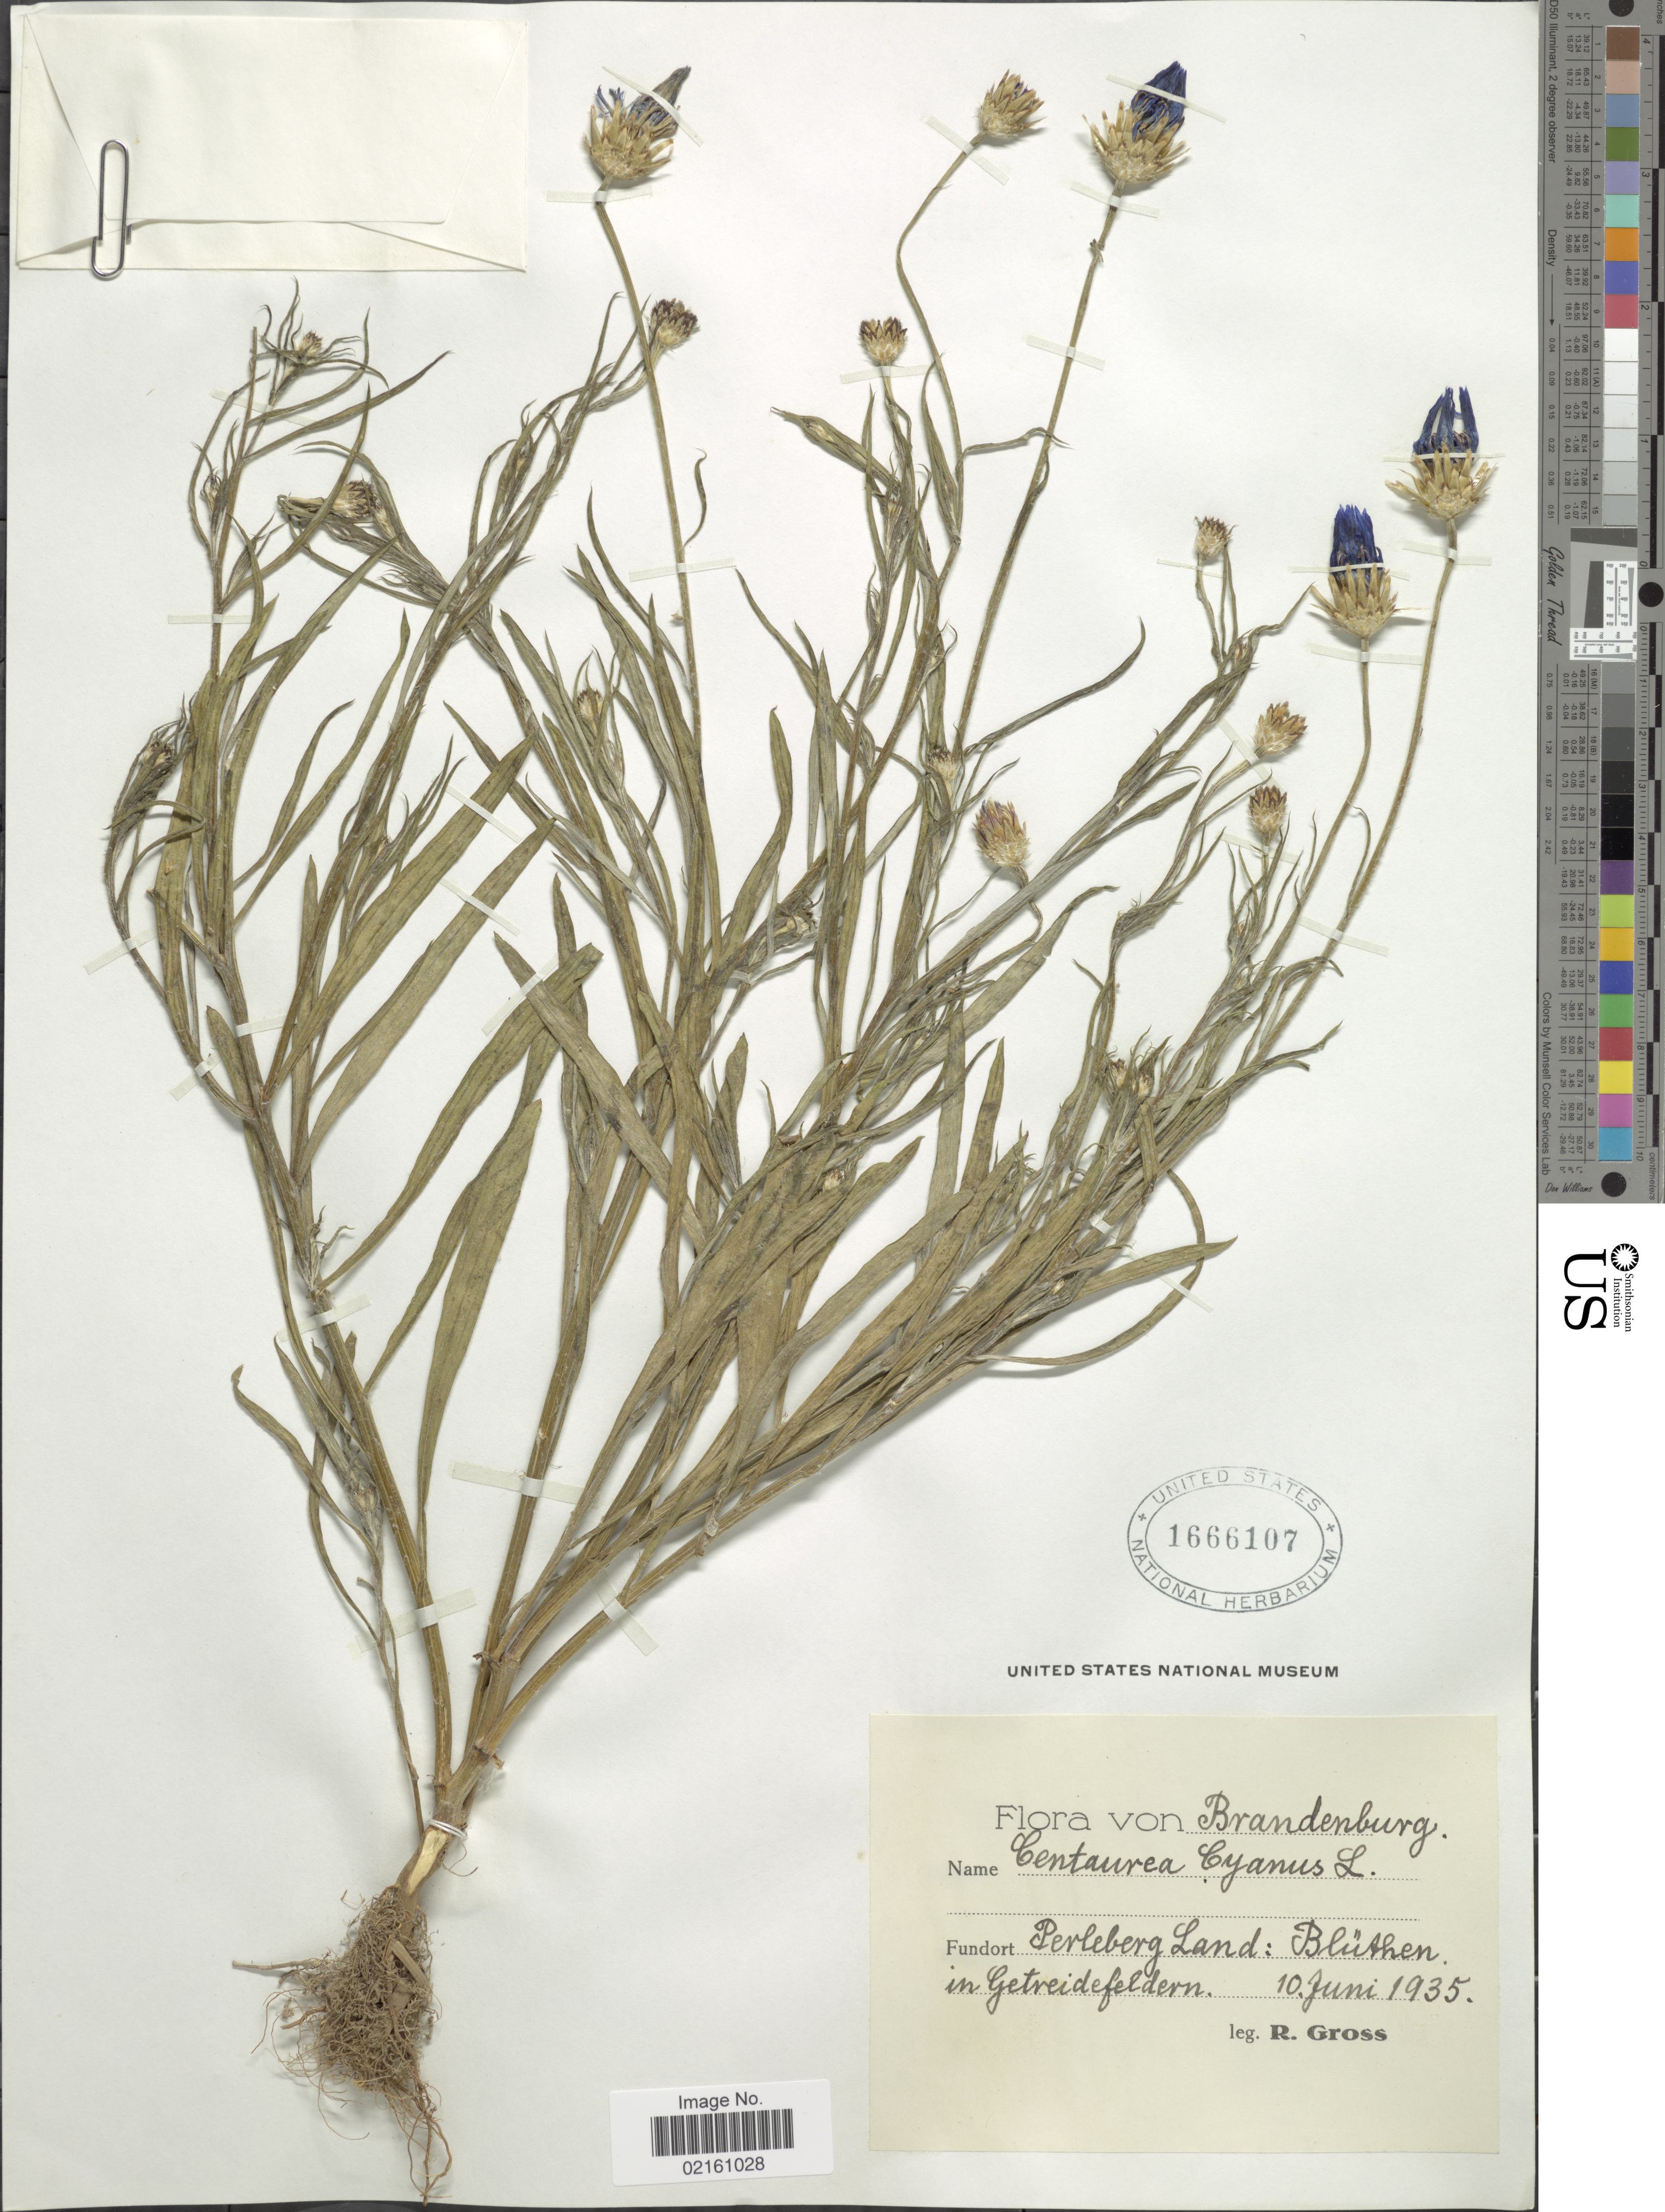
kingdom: Plantae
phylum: Tracheophyta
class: Magnoliopsida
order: Asterales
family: Asteraceae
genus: Centaurea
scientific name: Centaurea cyanus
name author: L.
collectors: R. Gross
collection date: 1935-06-10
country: Germany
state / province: Brandenburg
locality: Perleberg Land, Bluthen in Getreidefeldern [interpreted]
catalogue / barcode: US 1666107